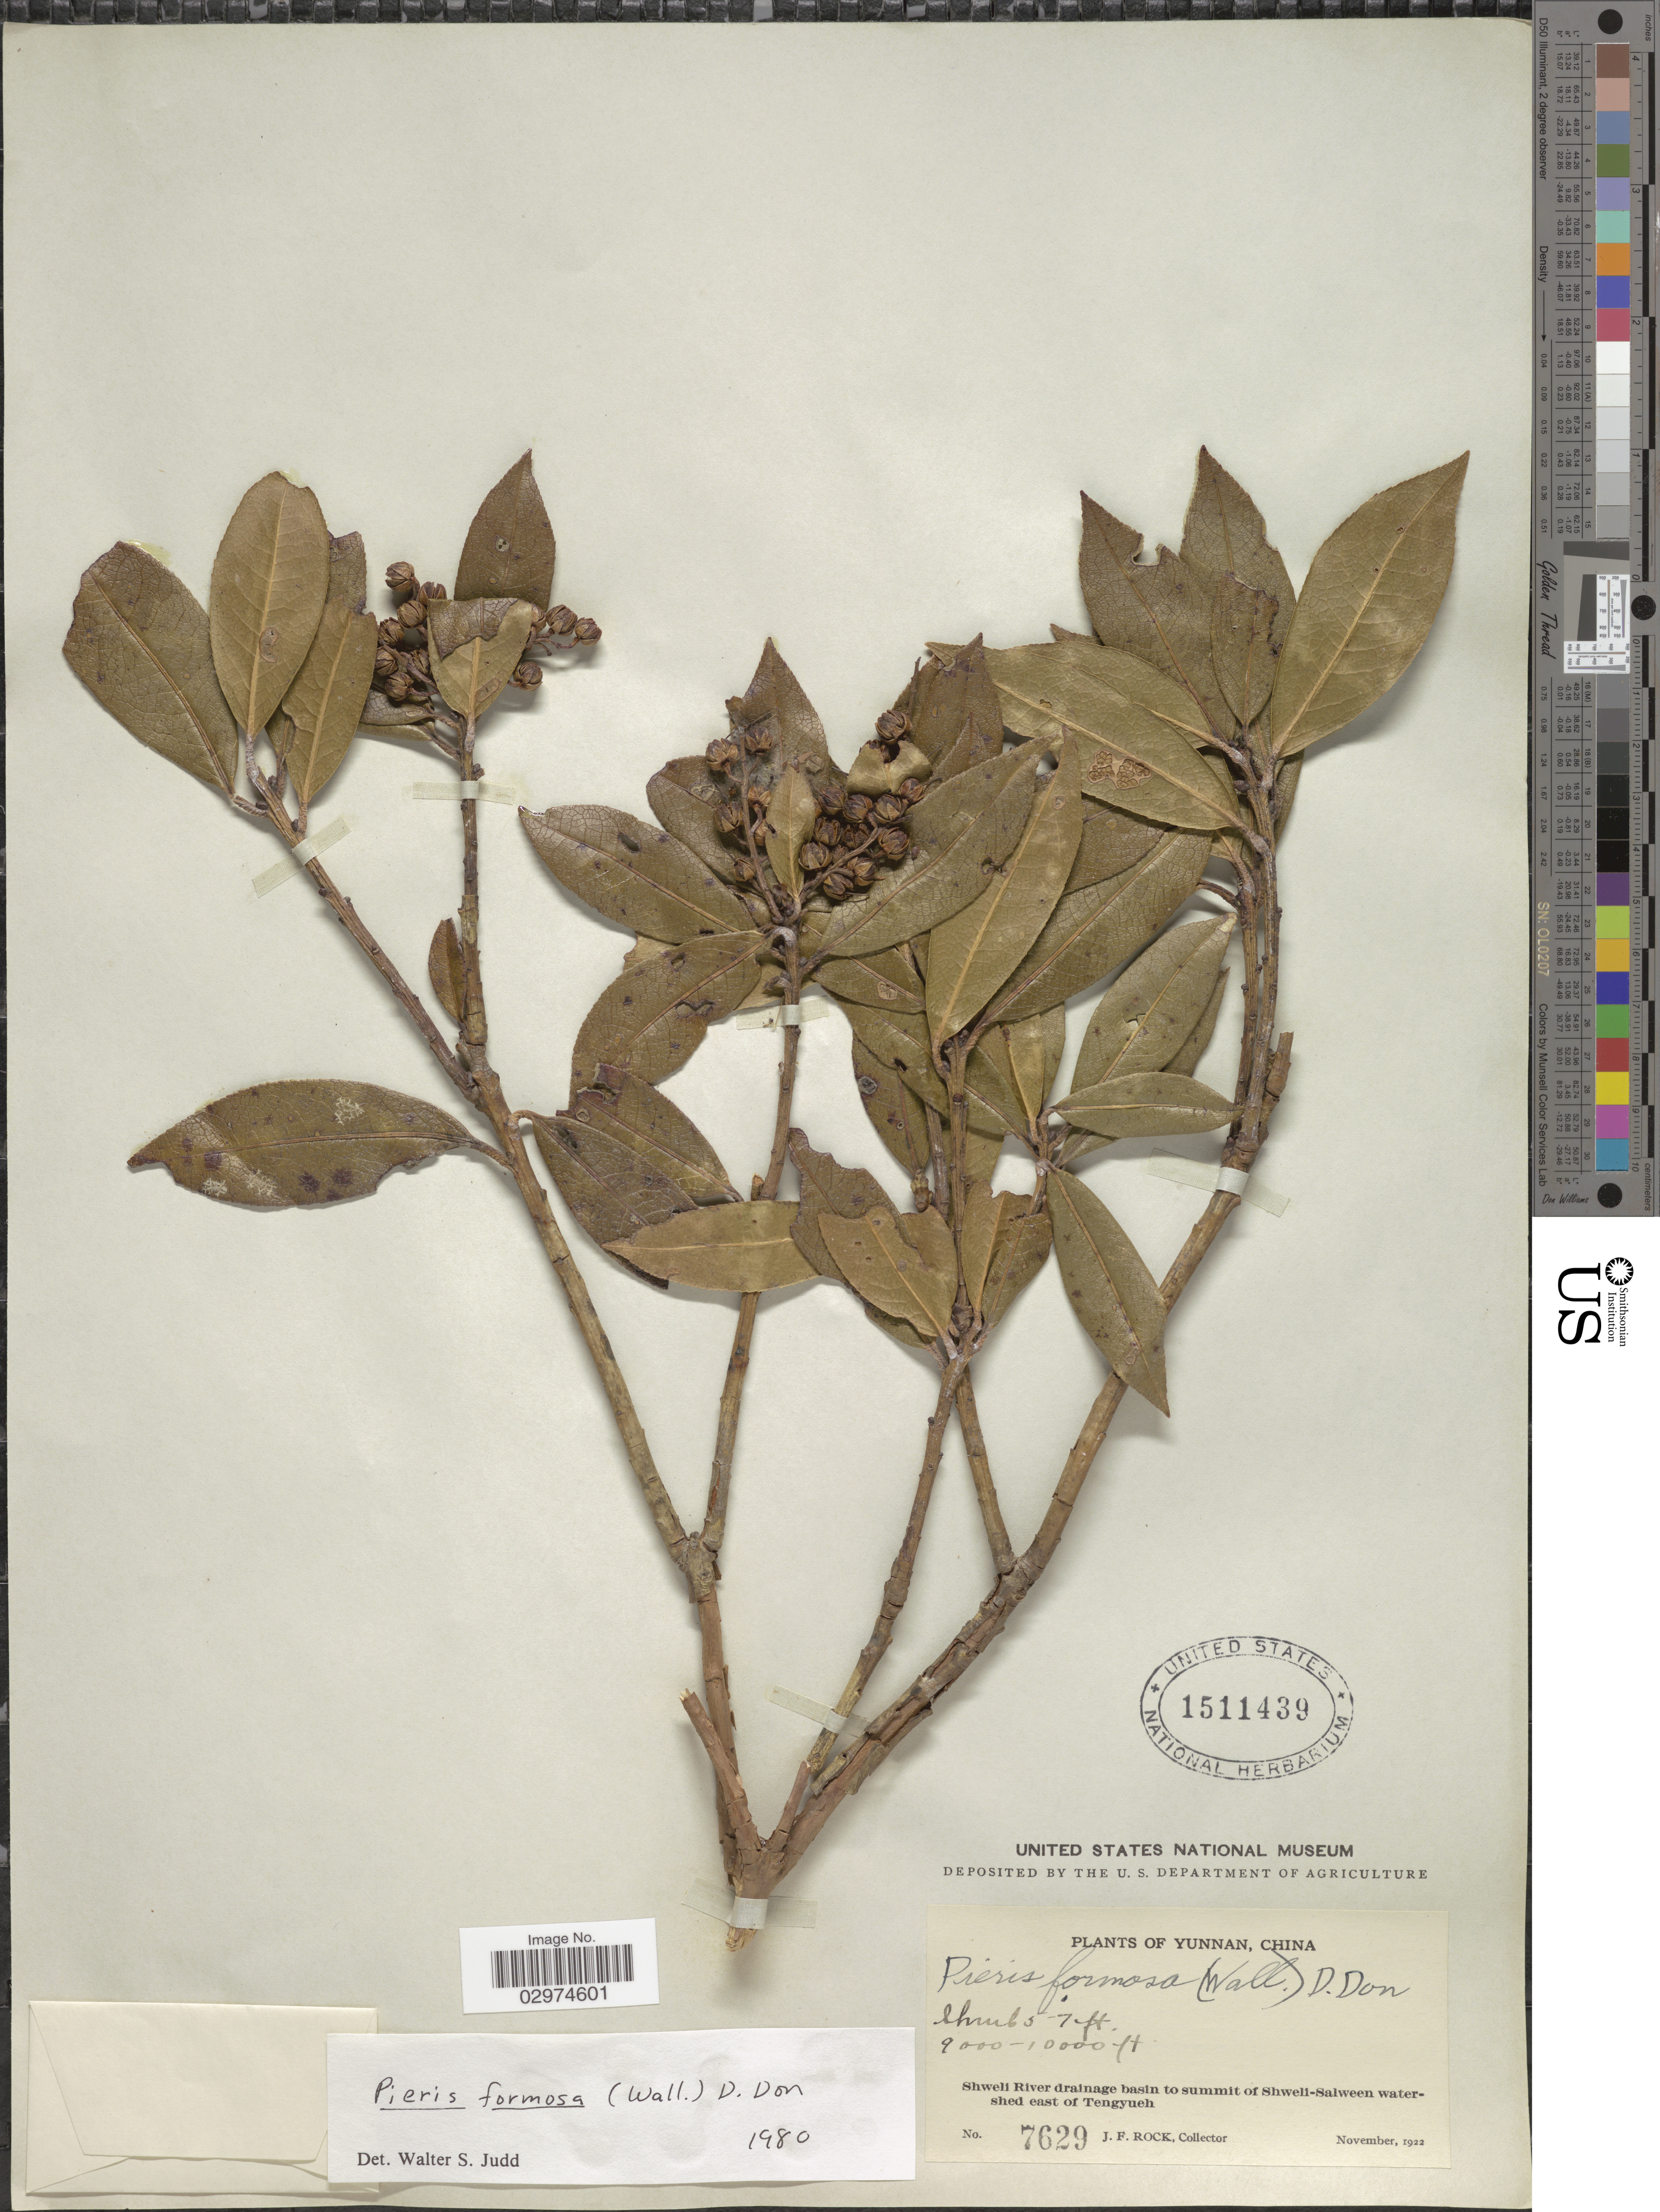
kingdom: Plantae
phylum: Tracheophyta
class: Magnoliopsida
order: Ericales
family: Ericaceae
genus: Pieris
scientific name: Pieris formosa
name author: (Wall.) D. Don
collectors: J. Rock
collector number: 7629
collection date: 1922-11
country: China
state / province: Yunnan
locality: Shweli River drainage basin to summit of Shweli-Salween watershed east of Tengyueh.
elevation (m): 2743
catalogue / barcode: US 1511439